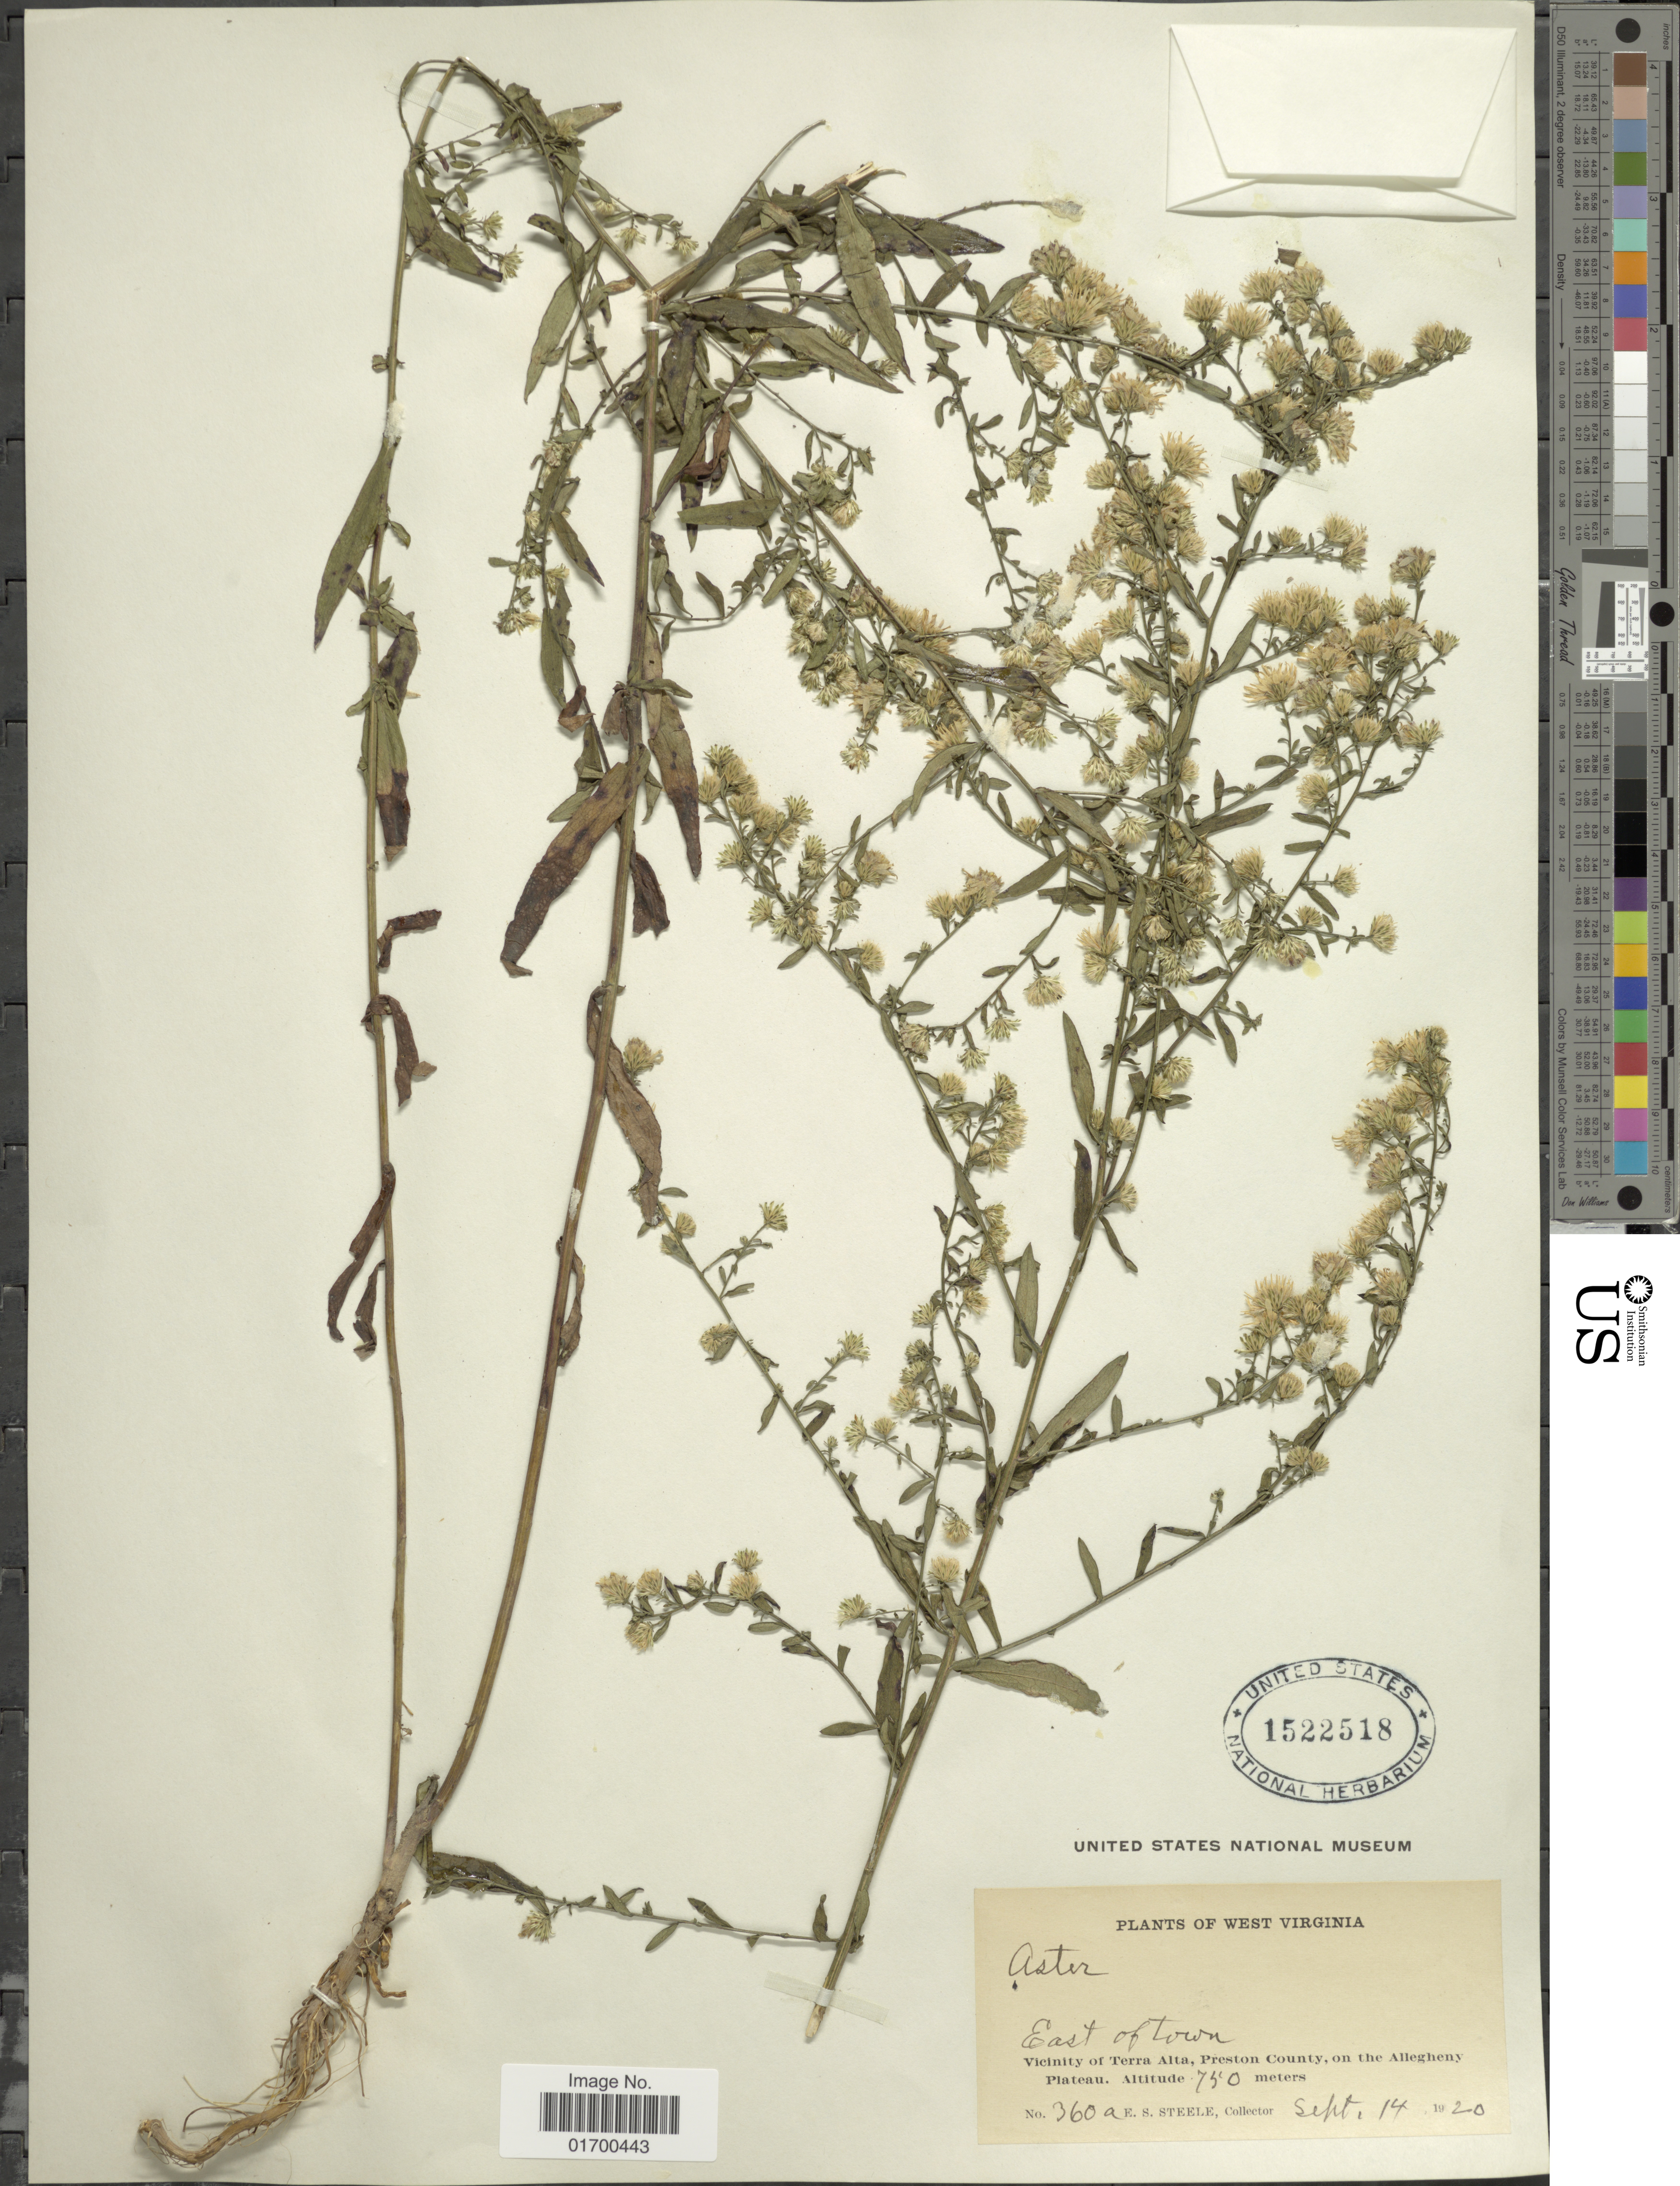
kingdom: Plantae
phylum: Tracheophyta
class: Magnoliopsida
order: Asterales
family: Asteraceae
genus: Symphyotrichum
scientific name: Symphyotrichum lateriflorum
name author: (L.) Á. Löve & D. Löve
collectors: E. Steele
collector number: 360a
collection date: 1920-09-14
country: United States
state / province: West Virginia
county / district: Preston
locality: East of Town, Vicinity of Terra Alta, Preston County, on the Allegheny Plateau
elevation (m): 750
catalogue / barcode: US 1522518